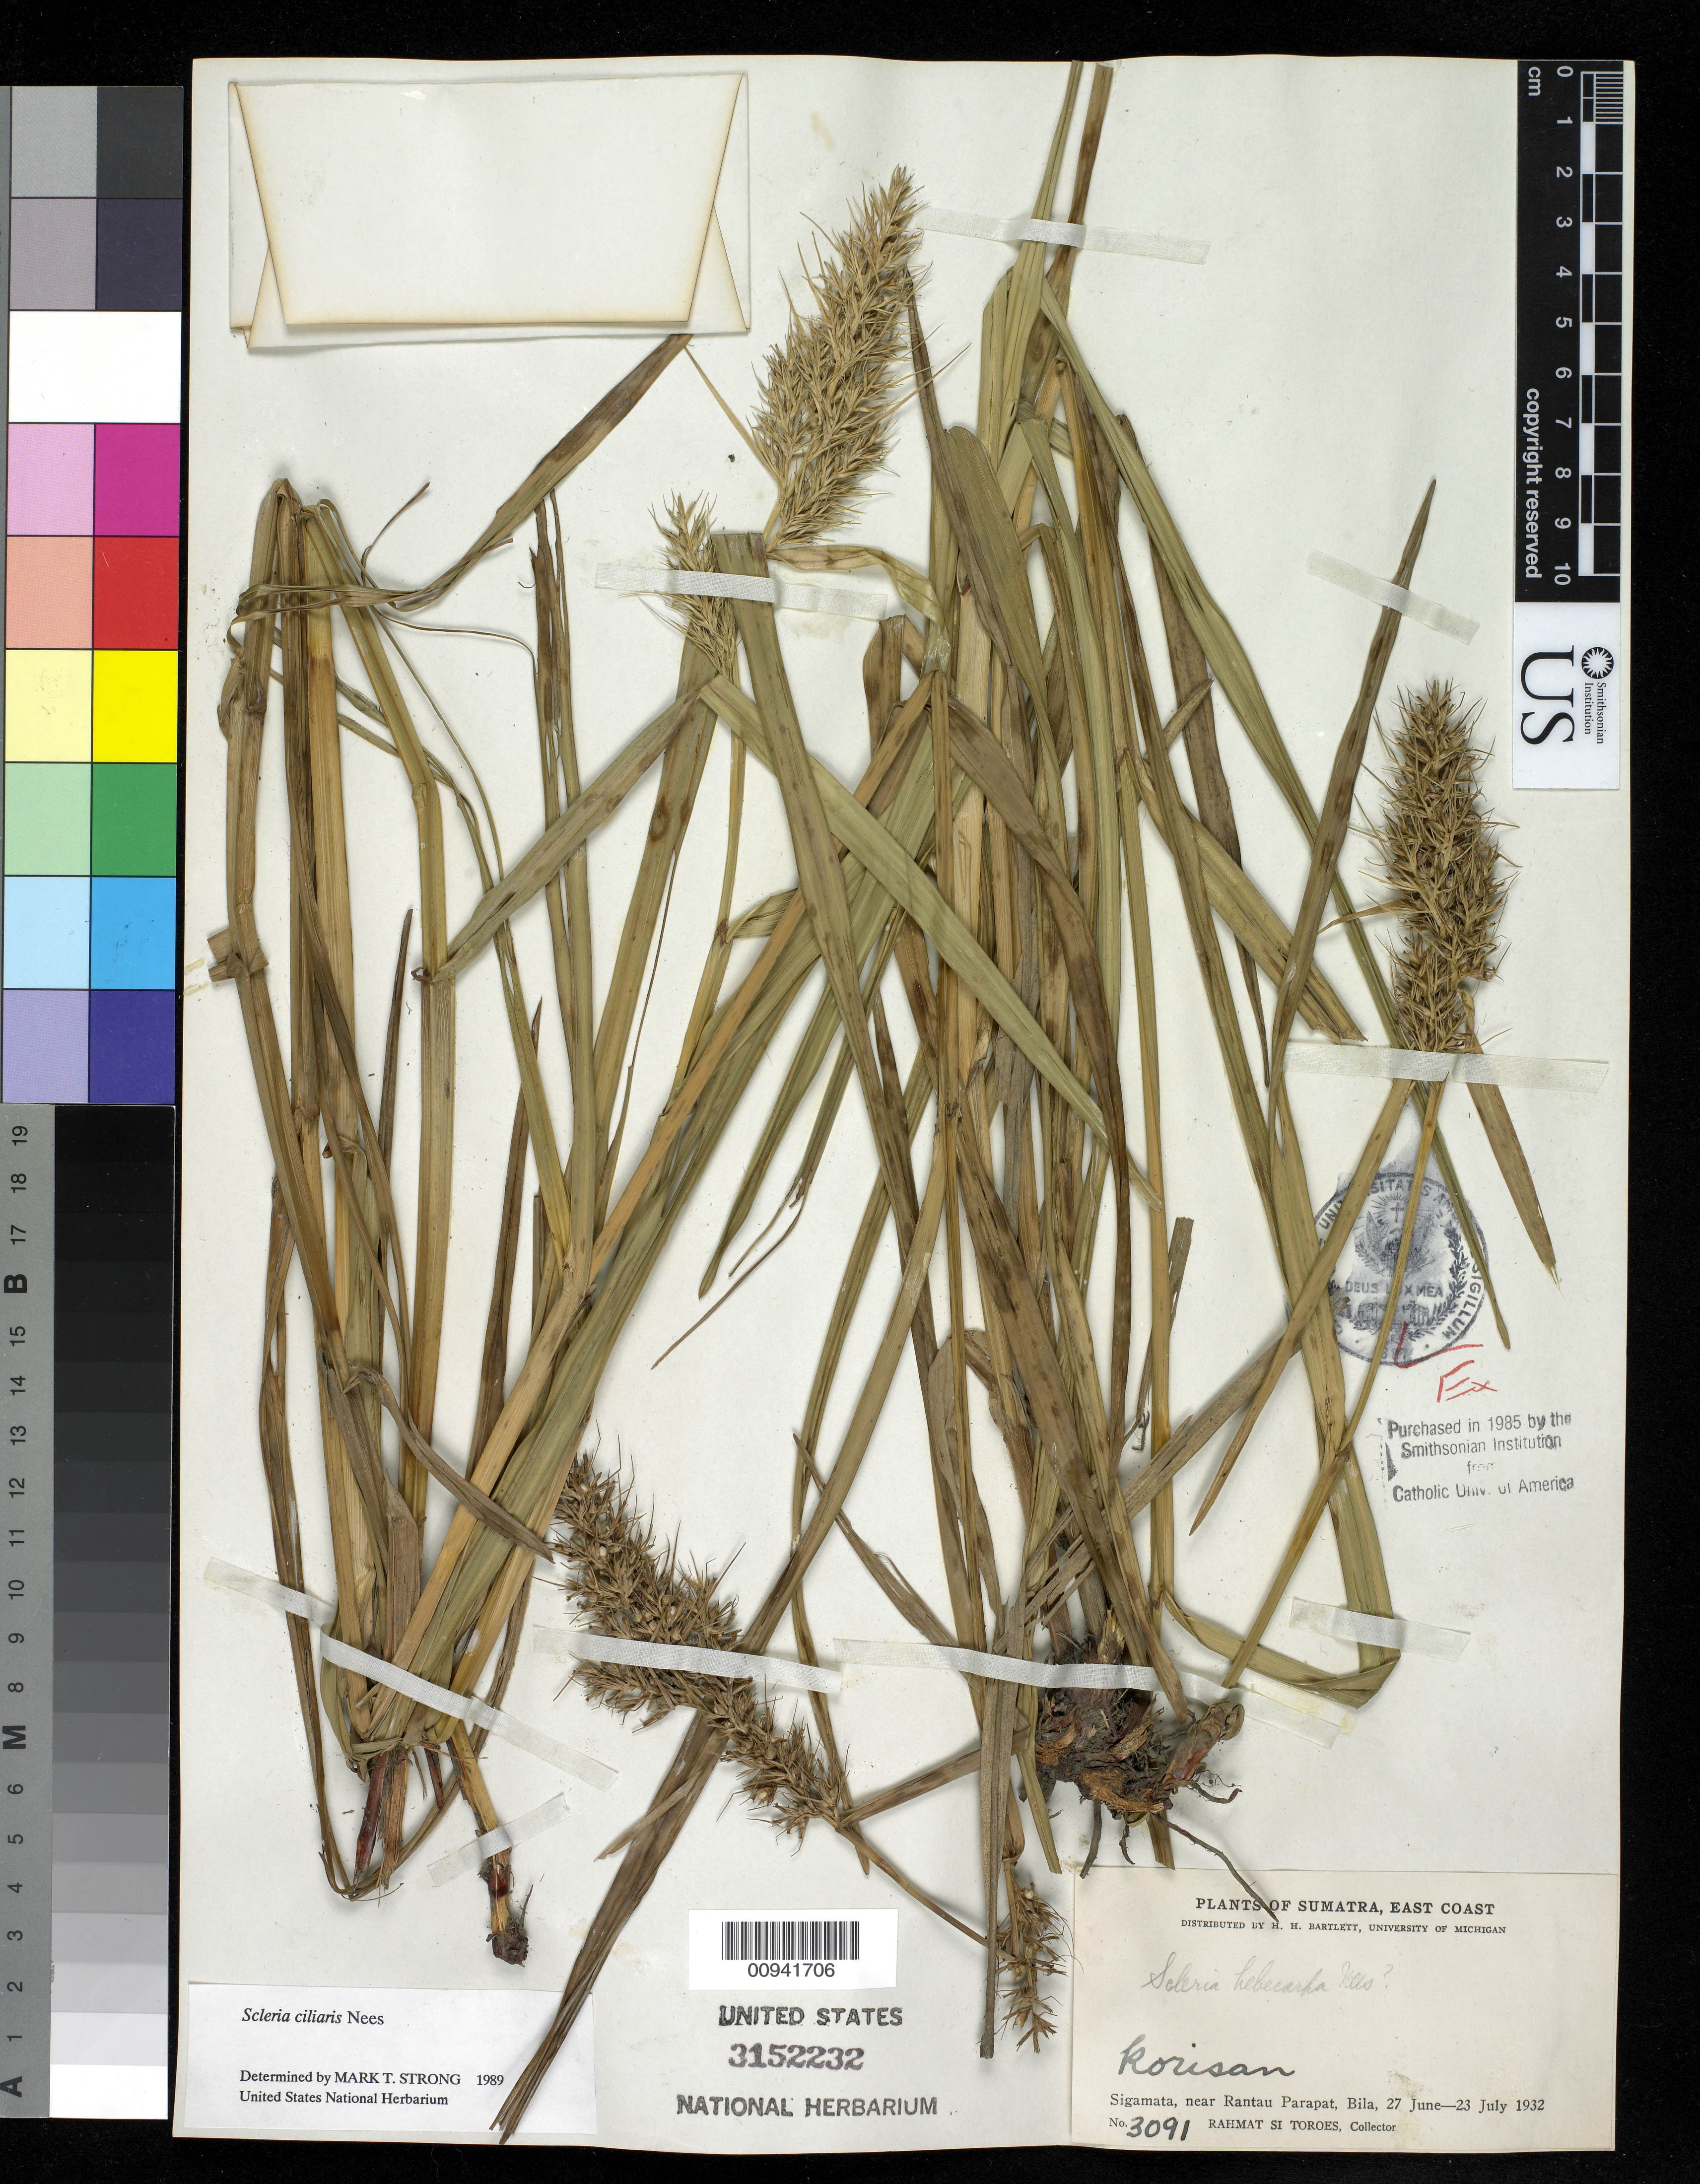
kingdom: Plantae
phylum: Tracheophyta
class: Liliopsida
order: Poales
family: Cyperaceae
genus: Scleria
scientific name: Scleria ciliaris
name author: Nees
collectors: Rahmat Si Boeea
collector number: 3091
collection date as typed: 27 Jun 1932 to 23 Jul 1932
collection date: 1932-06-27/1932-07-23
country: Indonesia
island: Sumatra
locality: Sigamata, near Rantau parapat, Bila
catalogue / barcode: US 3152232